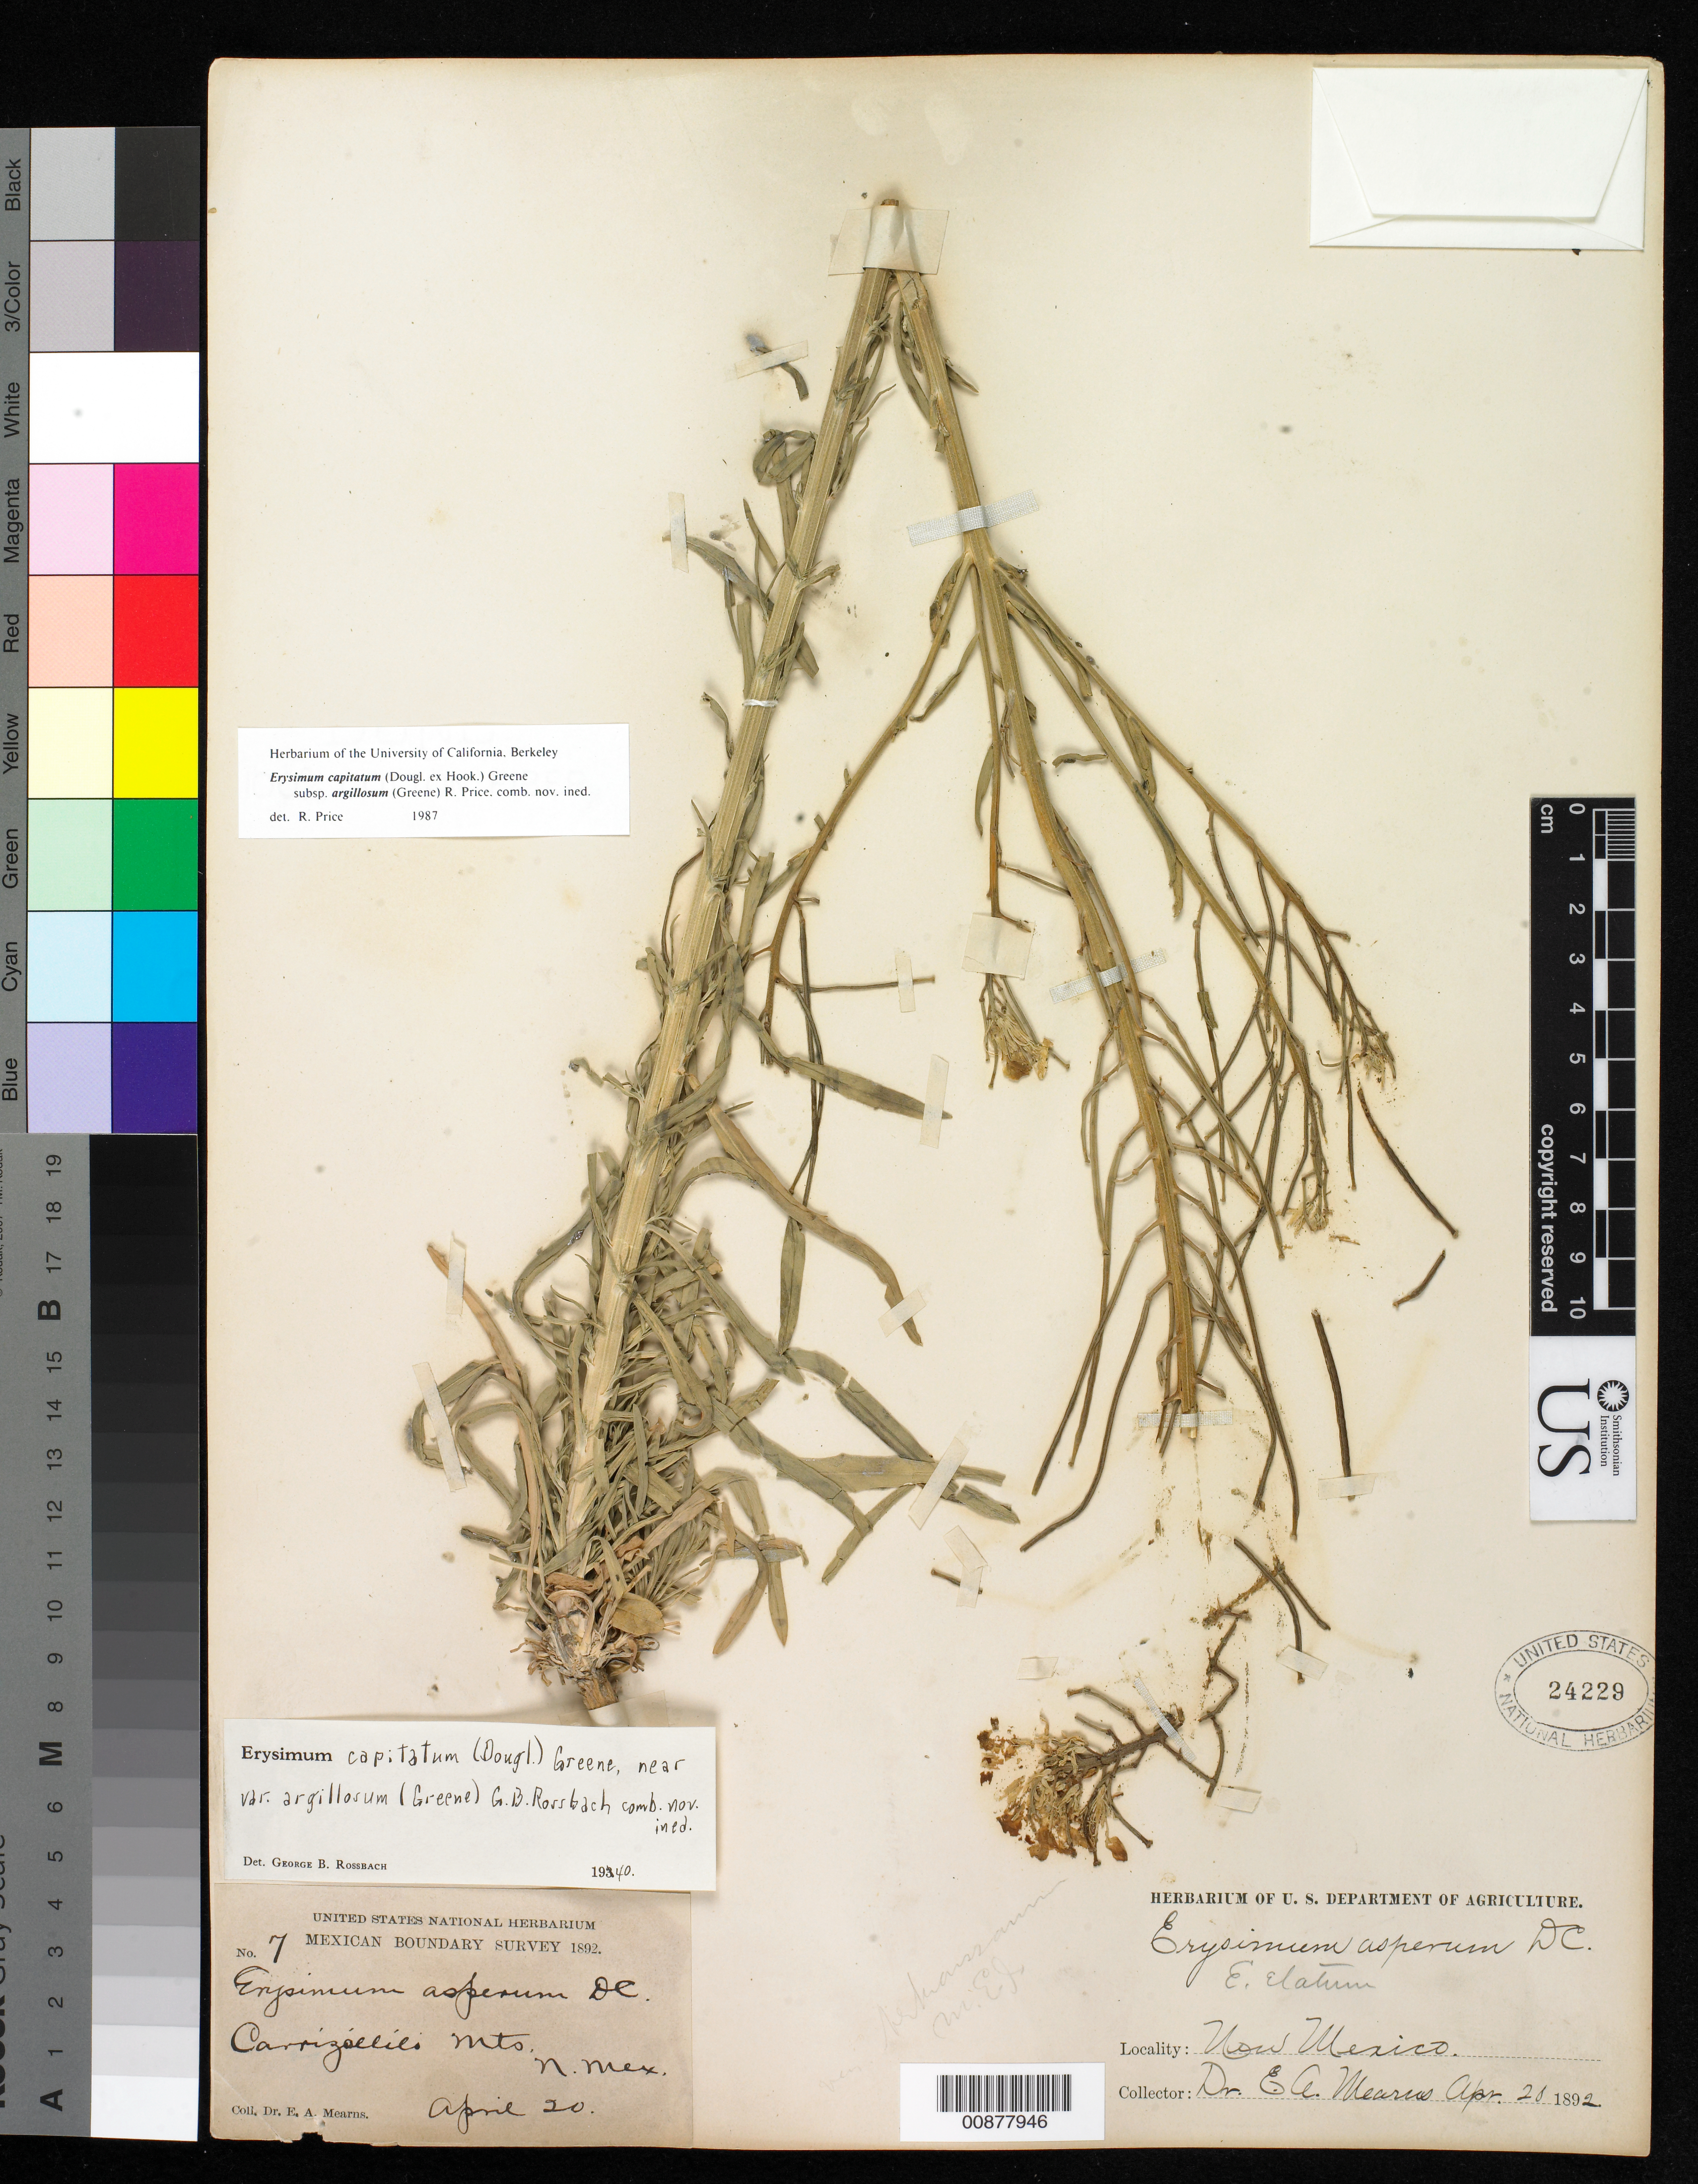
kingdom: Plantae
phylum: Tracheophyta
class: Magnoliopsida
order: Brassicales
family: Brassicaceae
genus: Erysimum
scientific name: Erysimum capitatum subsp. argillosum (Greene) R.A. Price comb. nov. ined.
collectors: E. A. Mearns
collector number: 7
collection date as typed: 20 Apr 1892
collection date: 1892-04-20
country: United States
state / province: New Mexico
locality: Carrizalillo Mts., New Mexico.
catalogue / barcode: US 24229